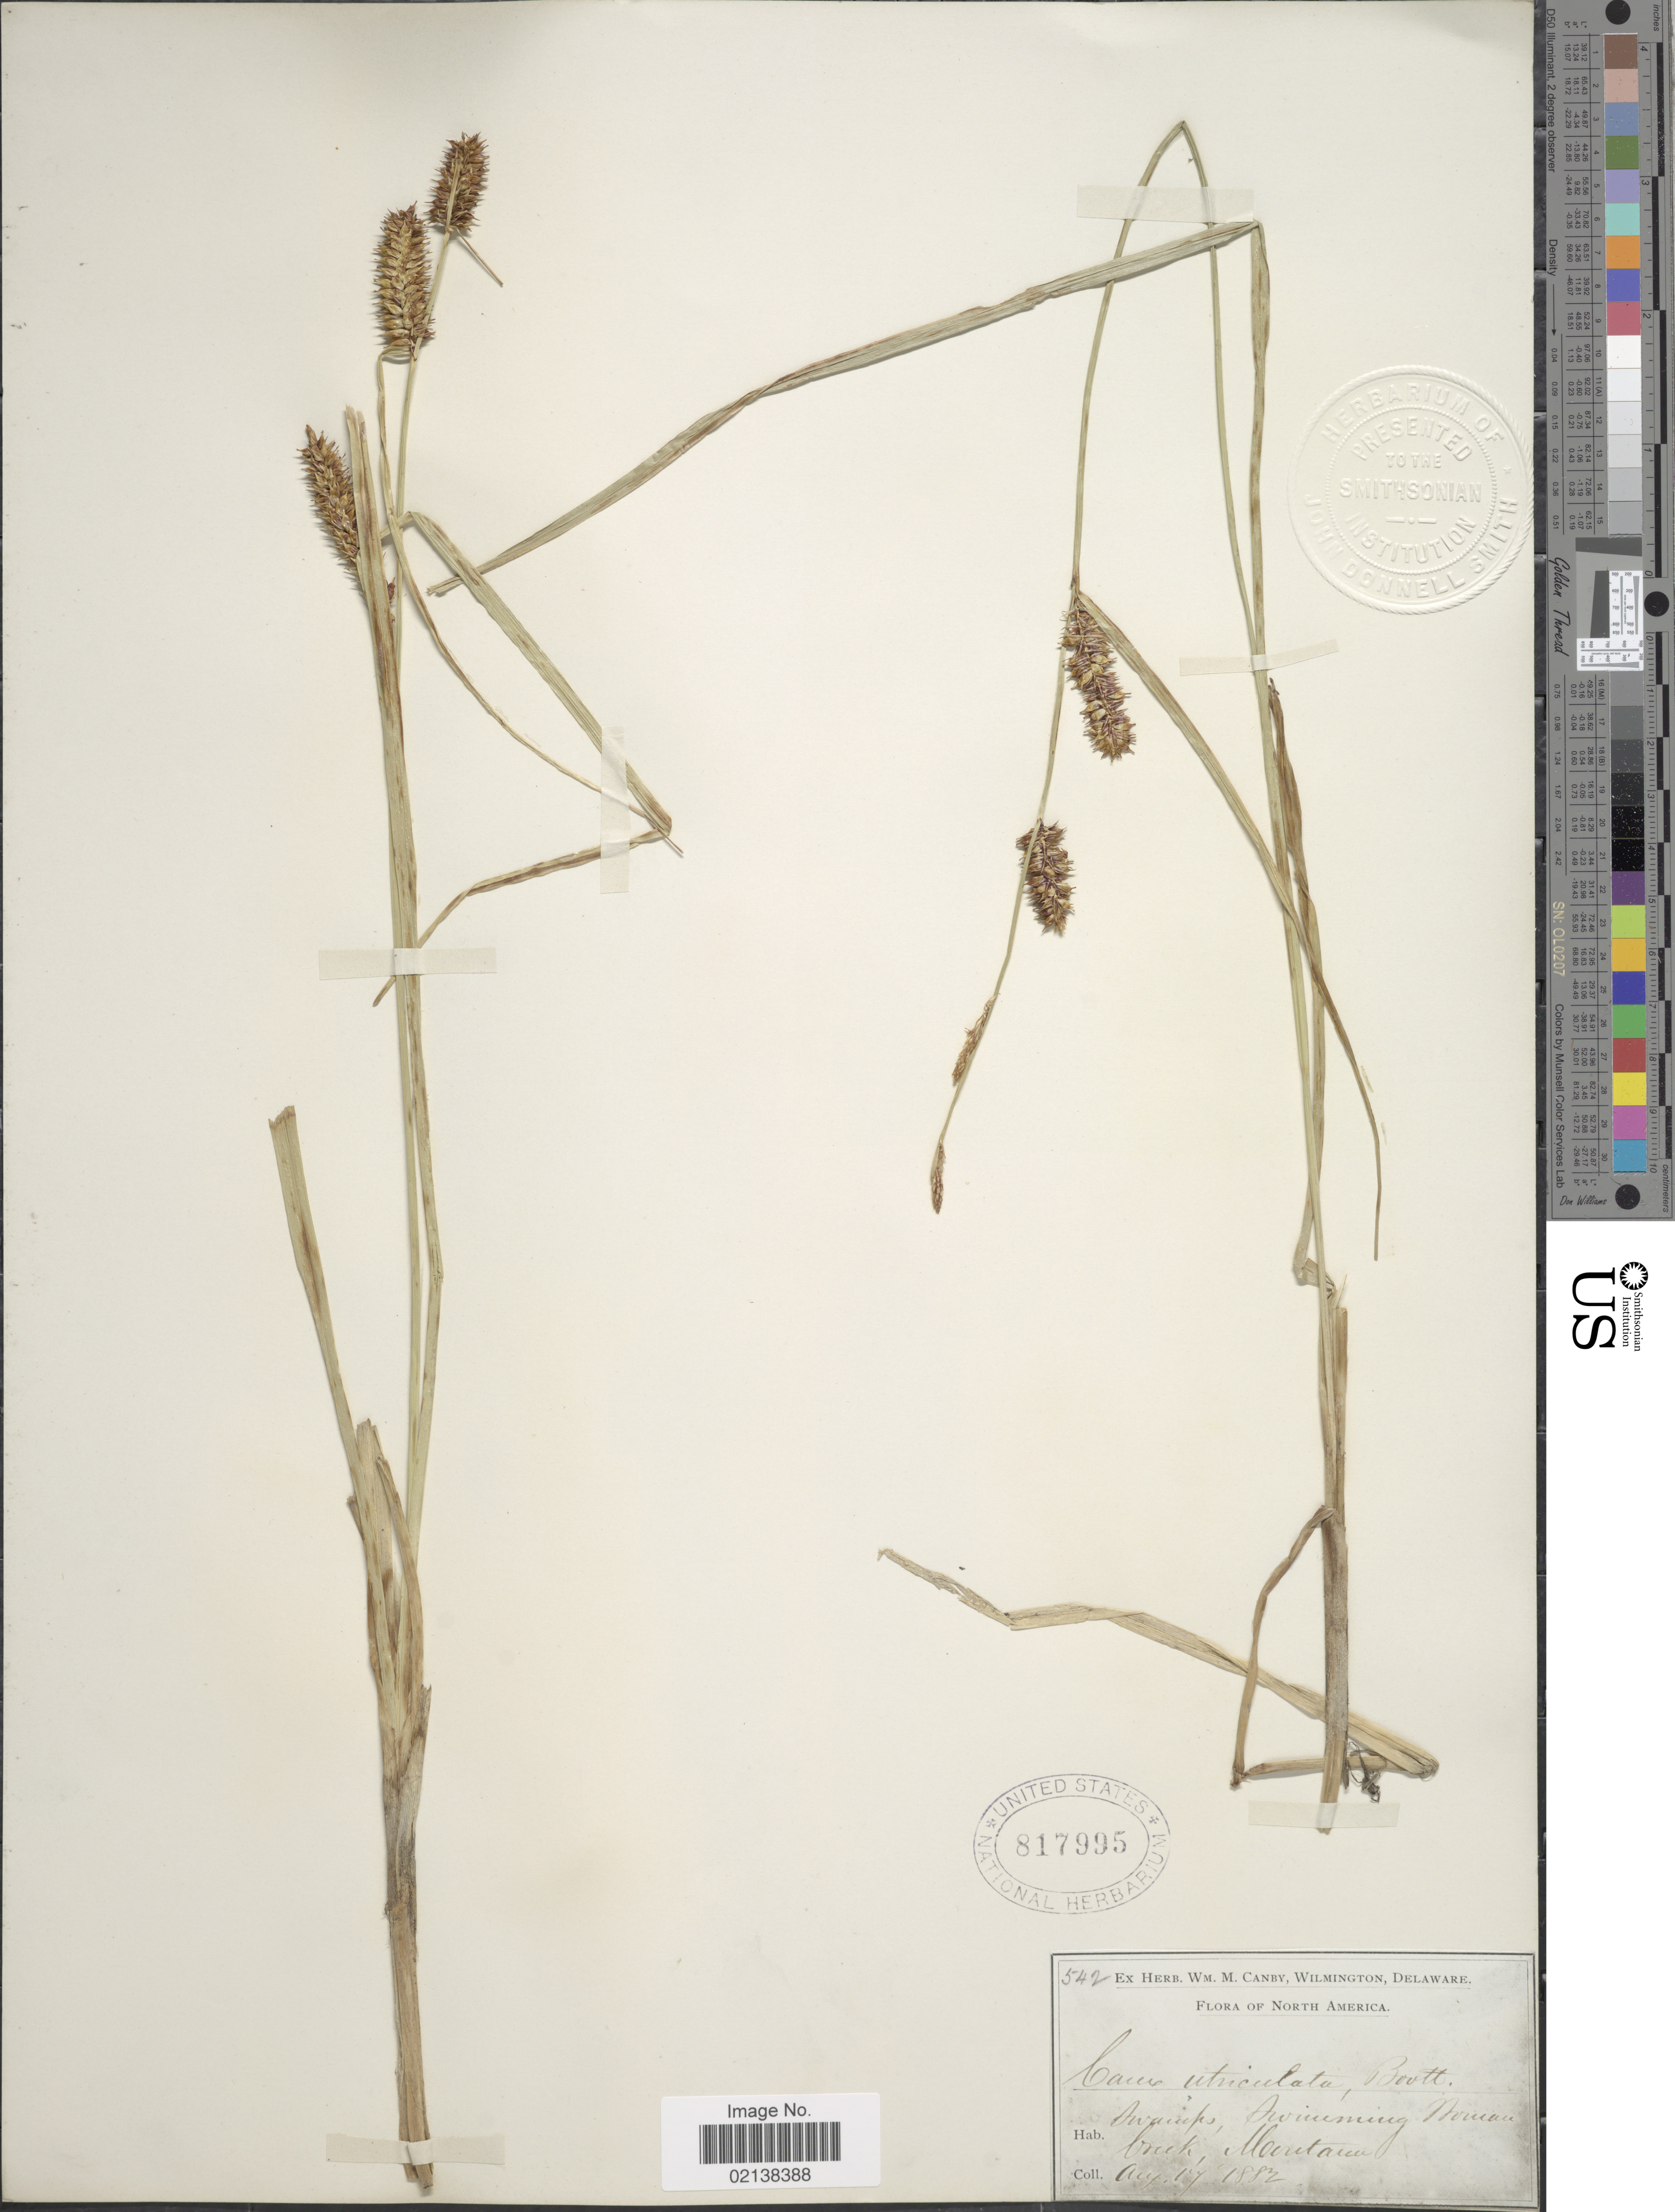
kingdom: Plantae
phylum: Tracheophyta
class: Liliopsida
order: Poales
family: Cyperaceae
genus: Carex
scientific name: Carex utriculata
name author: Boott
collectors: ex herb. W.M. Canby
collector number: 542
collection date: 1882-08-17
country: United States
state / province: Montana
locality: Swimming Mountain Creek, swamps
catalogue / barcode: US 817995